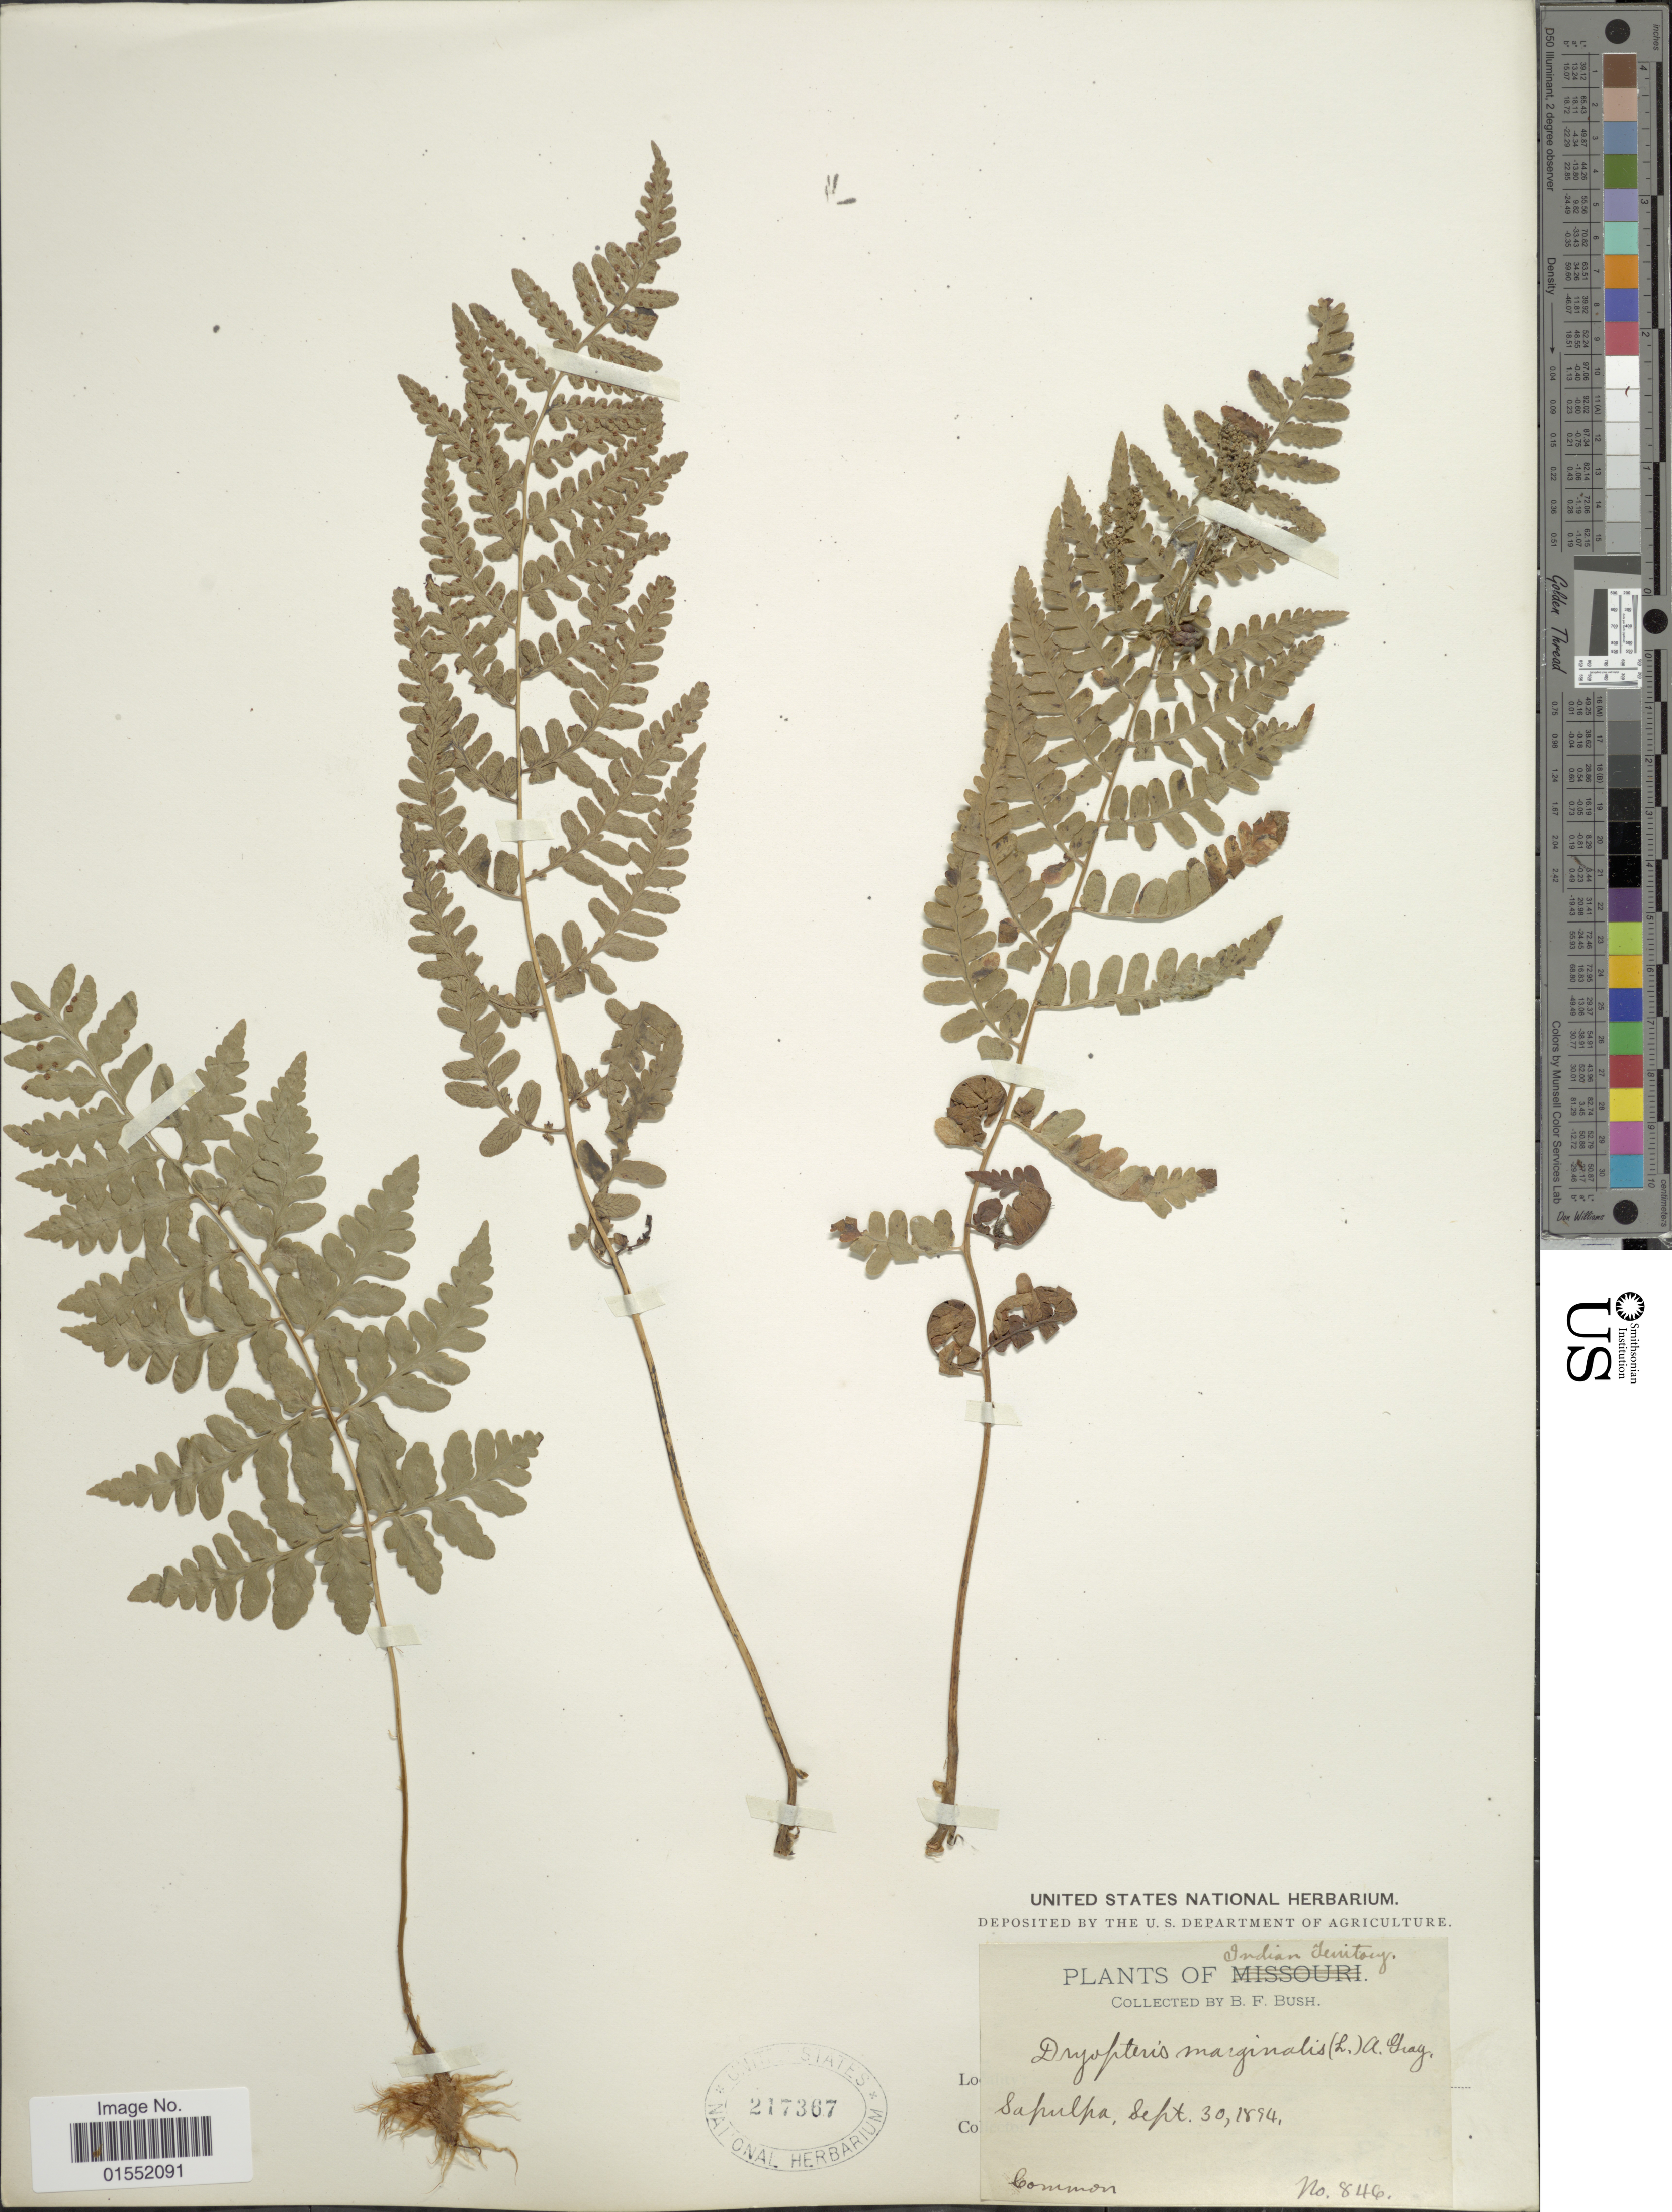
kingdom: Plantae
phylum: Tracheophyta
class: Polypodiopsida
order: Polypodiales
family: Dryopteridaceae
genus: Dryopteris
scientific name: Dryopteris marginalis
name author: (L.) A. Gray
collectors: B. F. Bush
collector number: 846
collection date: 1894-09-30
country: United States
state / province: Oklahoma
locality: Indian Territory, Sapulpa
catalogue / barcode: US 217367